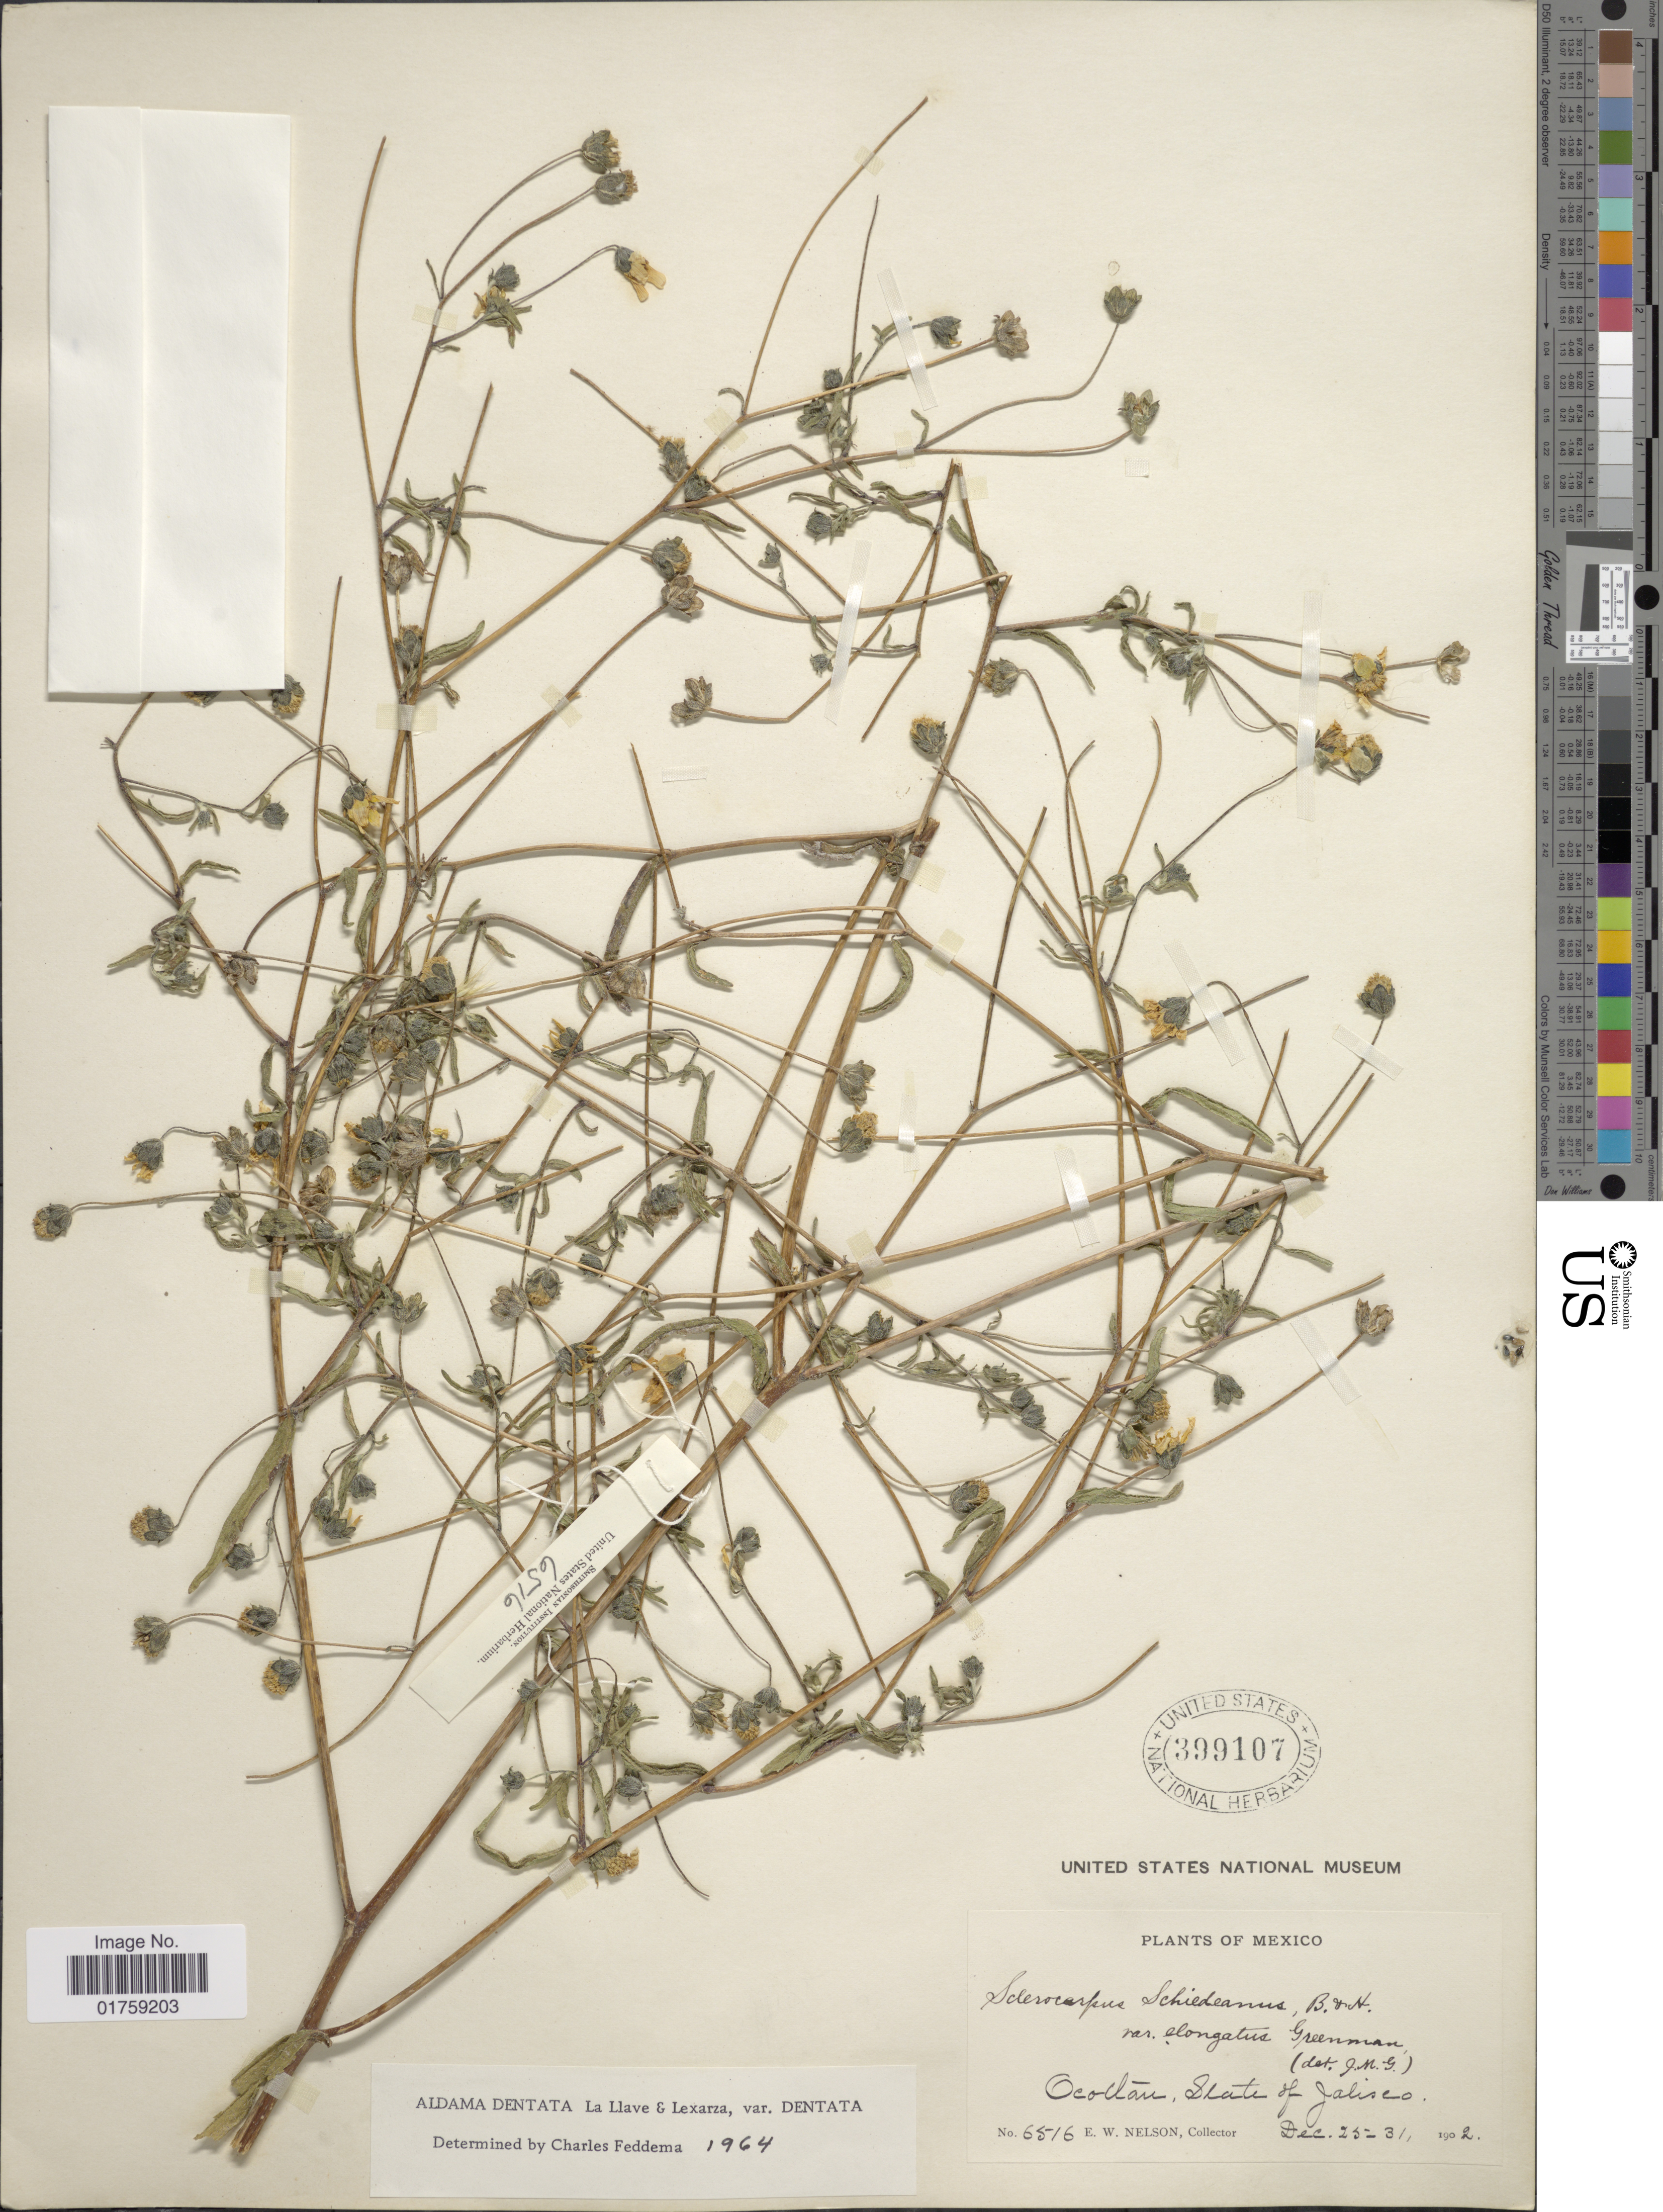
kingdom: Plantae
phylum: Tracheophyta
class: Magnoliopsida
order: Asterales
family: Asteraceae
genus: Sclerocarpus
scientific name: Sclerocarpus dentatus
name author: (La Llave) Benth. & Hook. f. ex Hemsl.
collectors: E. W. Nelson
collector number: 6516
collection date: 1902-12-25/1902-12-31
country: Mexico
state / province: Jalisco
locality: Ococlan, State of Jalisco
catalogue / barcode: US 399107